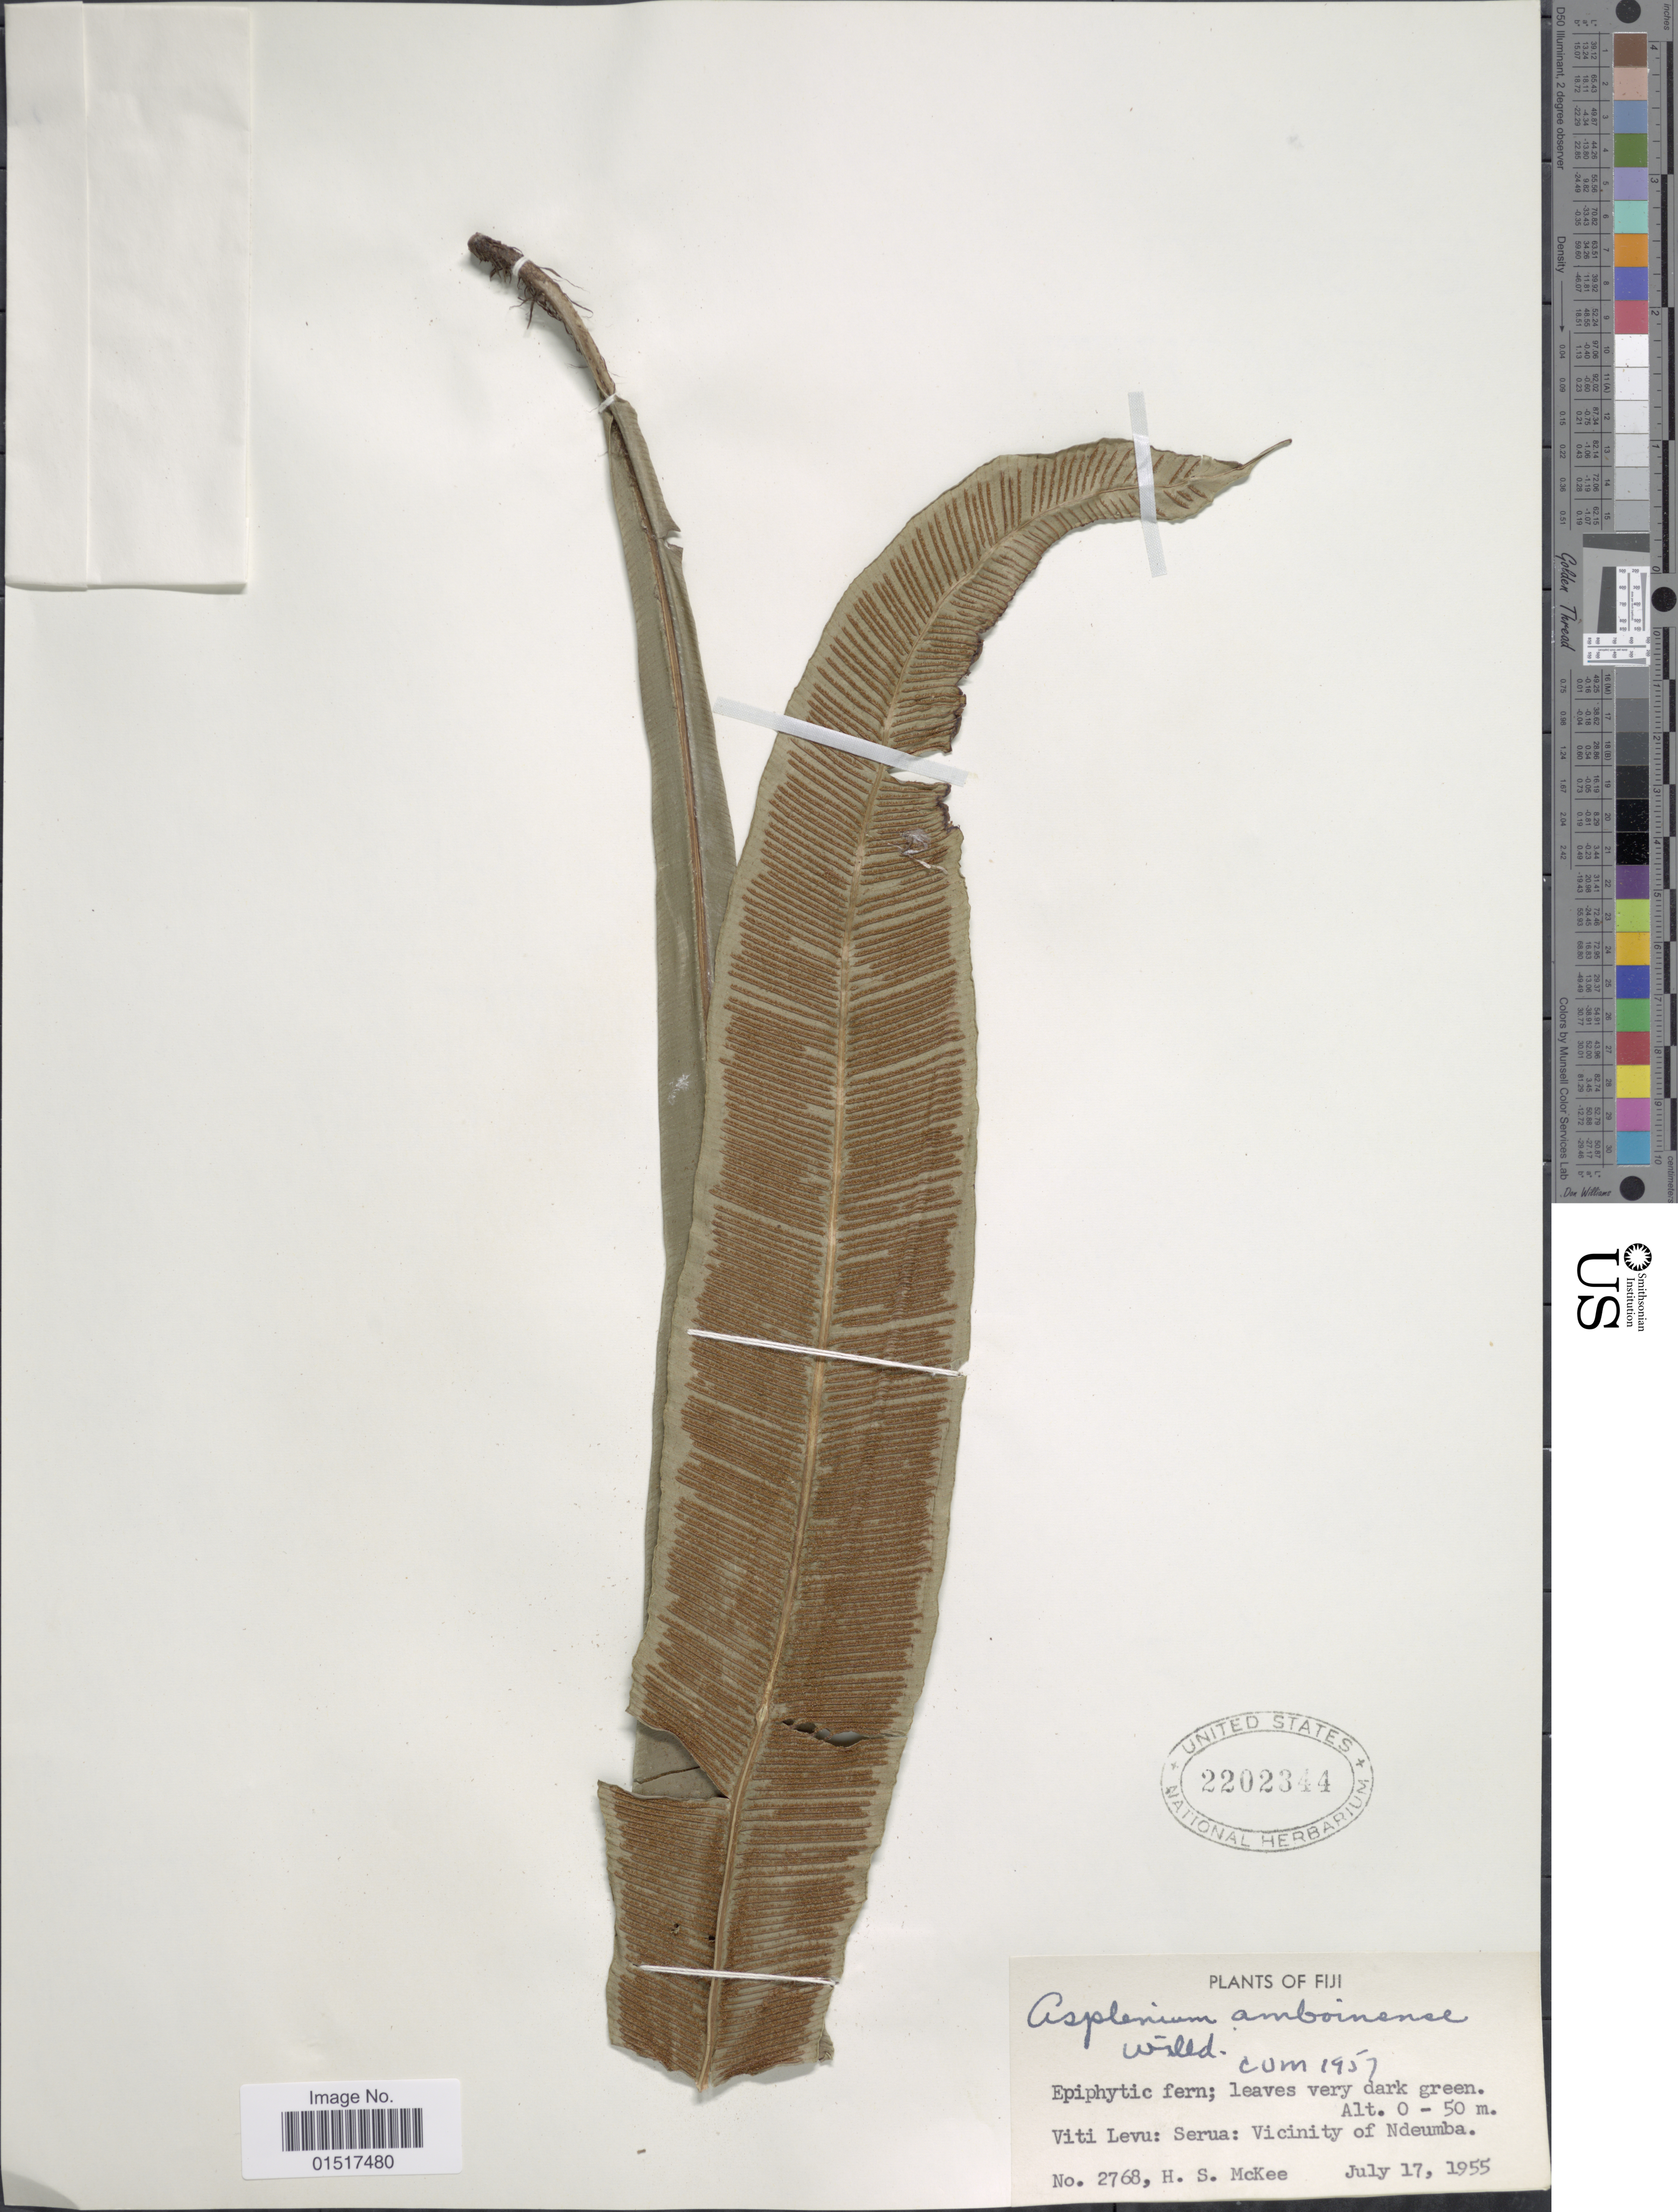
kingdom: Plantae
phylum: Tracheophyta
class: Polypodiopsida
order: Polypodiales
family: Aspleniaceae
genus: Asplenium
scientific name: Asplenium amboinense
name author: Willd.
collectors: H. S. McKee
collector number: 2768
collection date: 1955-07-17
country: Fiji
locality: Viti Levu: Serua: Vicinity of Ndeumba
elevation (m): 0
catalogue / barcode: US 2202344